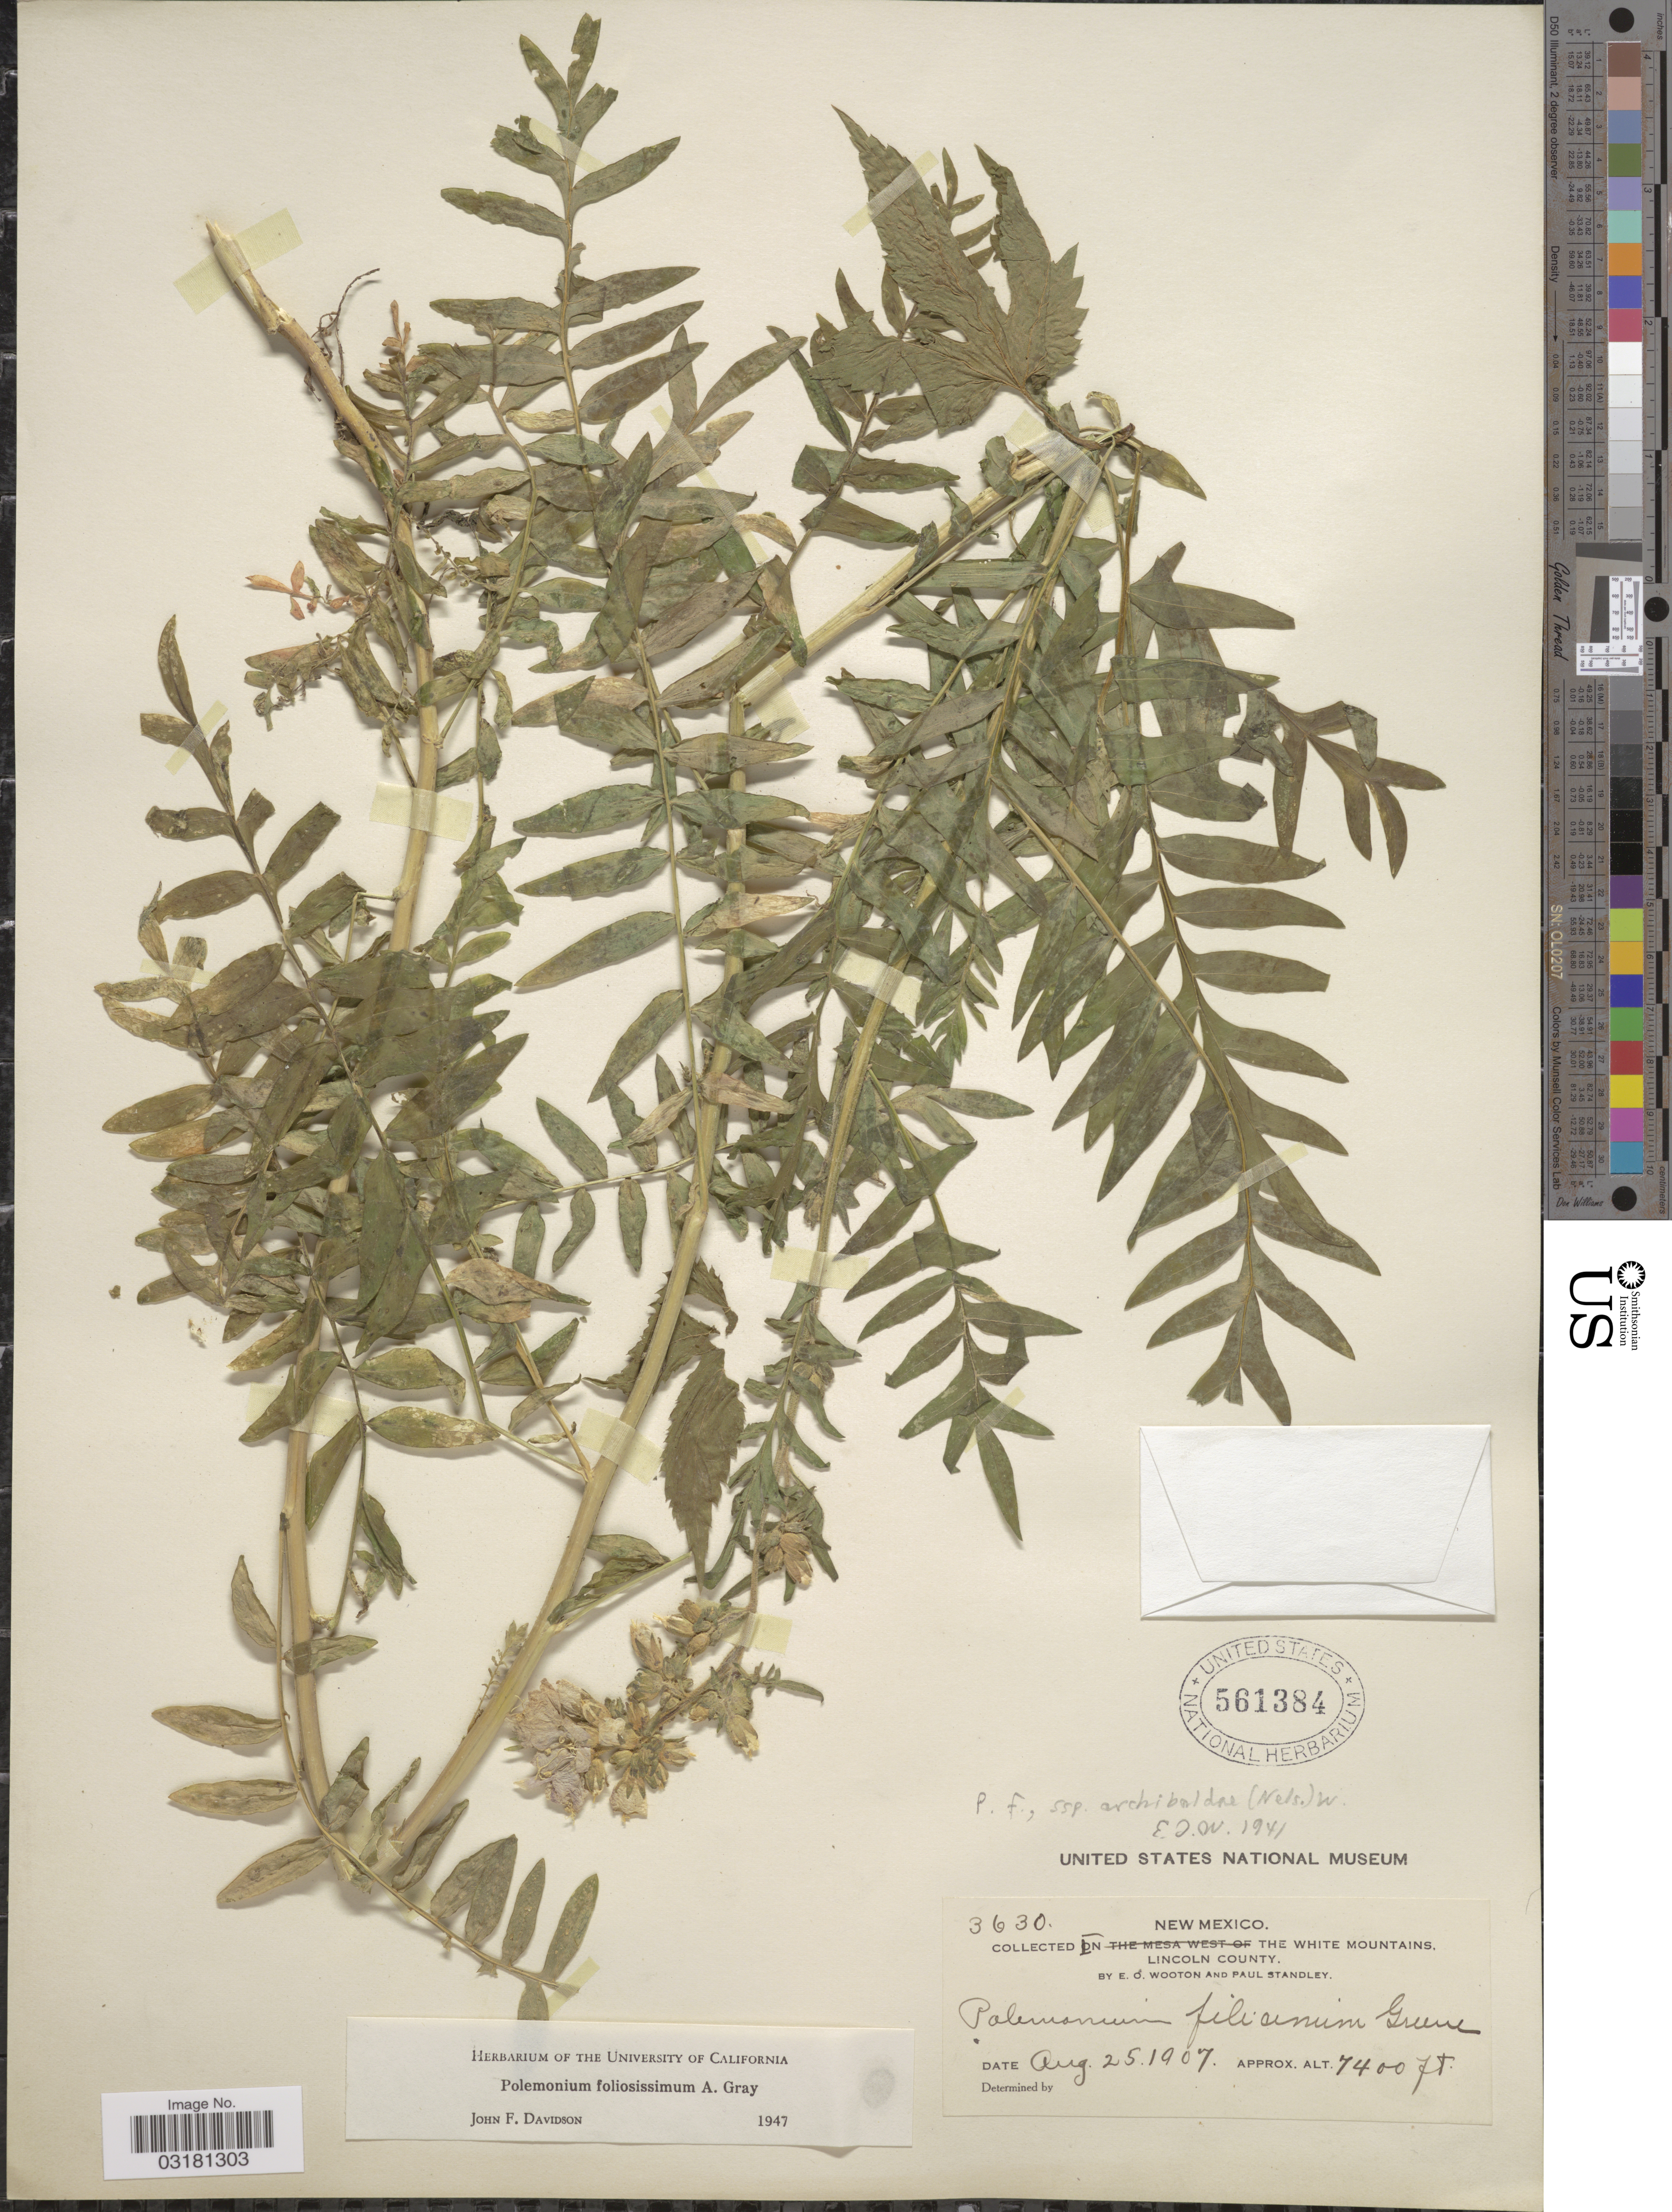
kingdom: Plantae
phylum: Tracheophyta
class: Magnoliopsida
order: Ericales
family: Polemoniaceae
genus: Polemonium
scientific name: Polemonium foliosissimum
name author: A. Gray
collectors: E. O. Wooton & P. C. Standley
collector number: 3630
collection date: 1907-08-25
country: United States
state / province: New Mexico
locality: The White Mountains, Lincoln County.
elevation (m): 2256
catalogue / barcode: US 561384